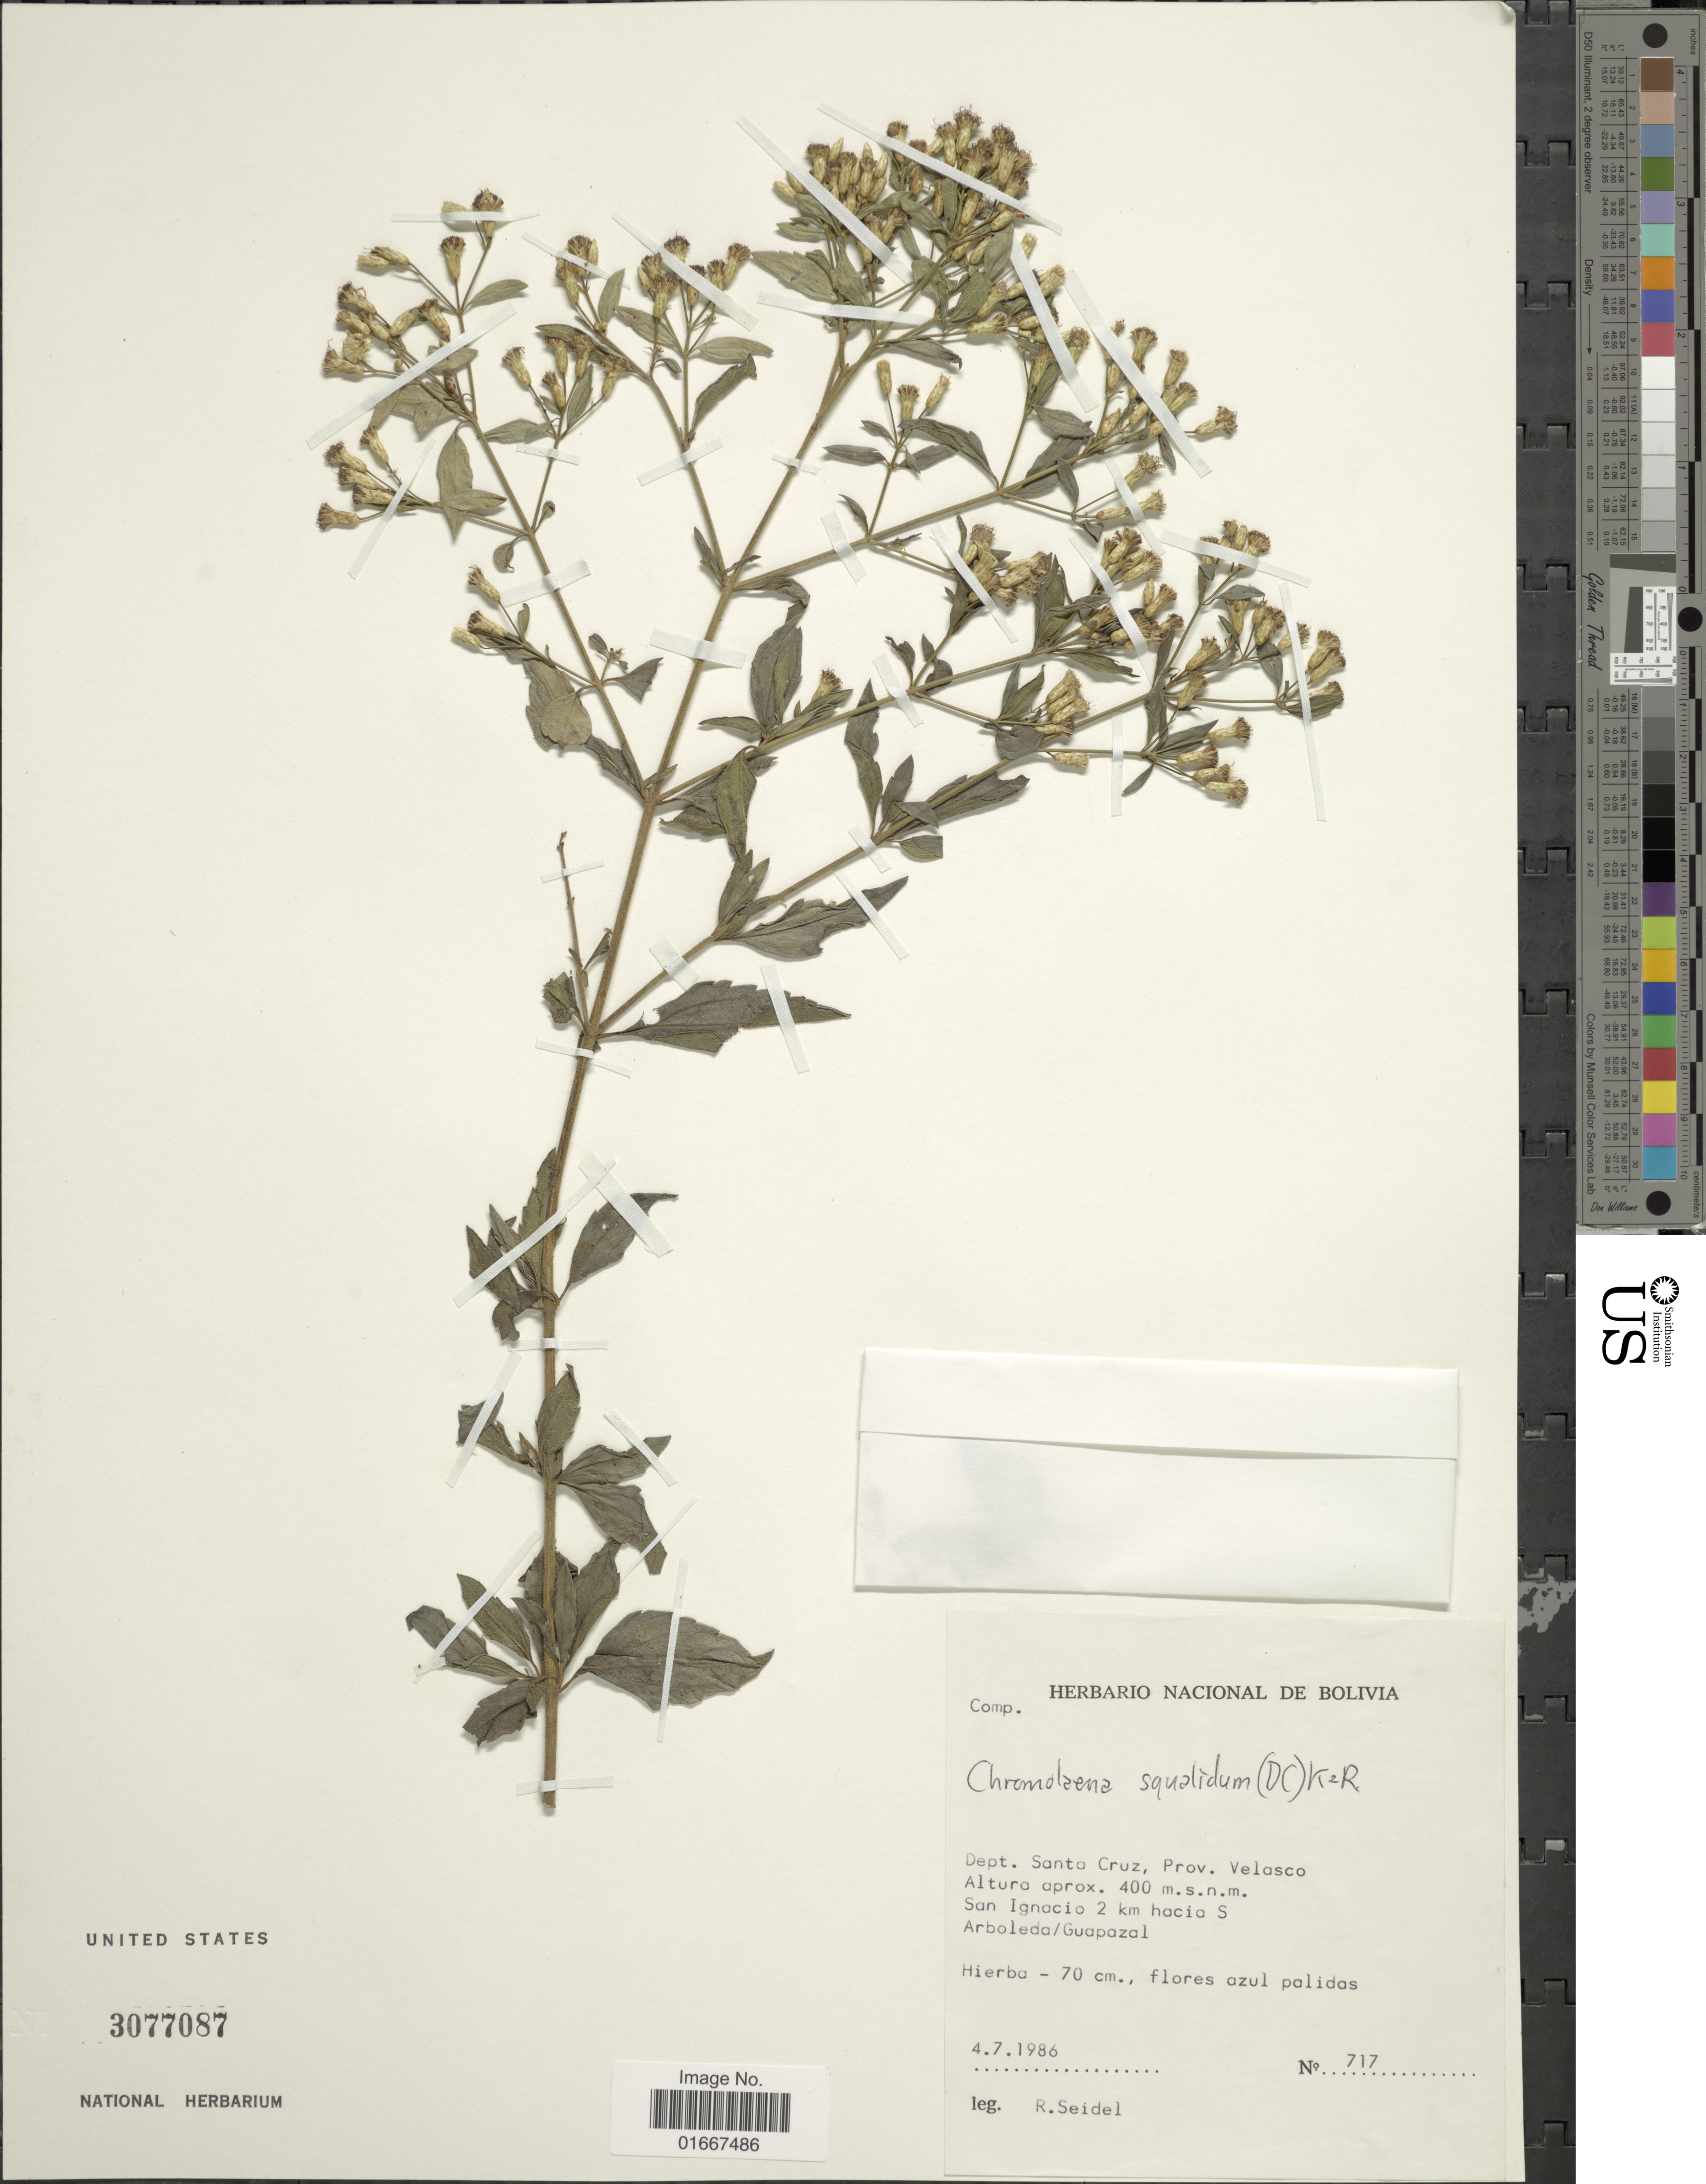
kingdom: Plantae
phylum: Tracheophyta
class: Magnoliopsida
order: Asterales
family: Asteraceae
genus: Chromolaena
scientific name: Chromolaena squalida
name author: (DC.) R.M. King & H. Rob.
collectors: R. Seidel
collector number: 717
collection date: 1986-07-04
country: Bolivia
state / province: Santa Cruz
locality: Prov. Velasco, San Ignacio 2 km hacia S, Arboleda/Guapazal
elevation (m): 400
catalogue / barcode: US 3077087